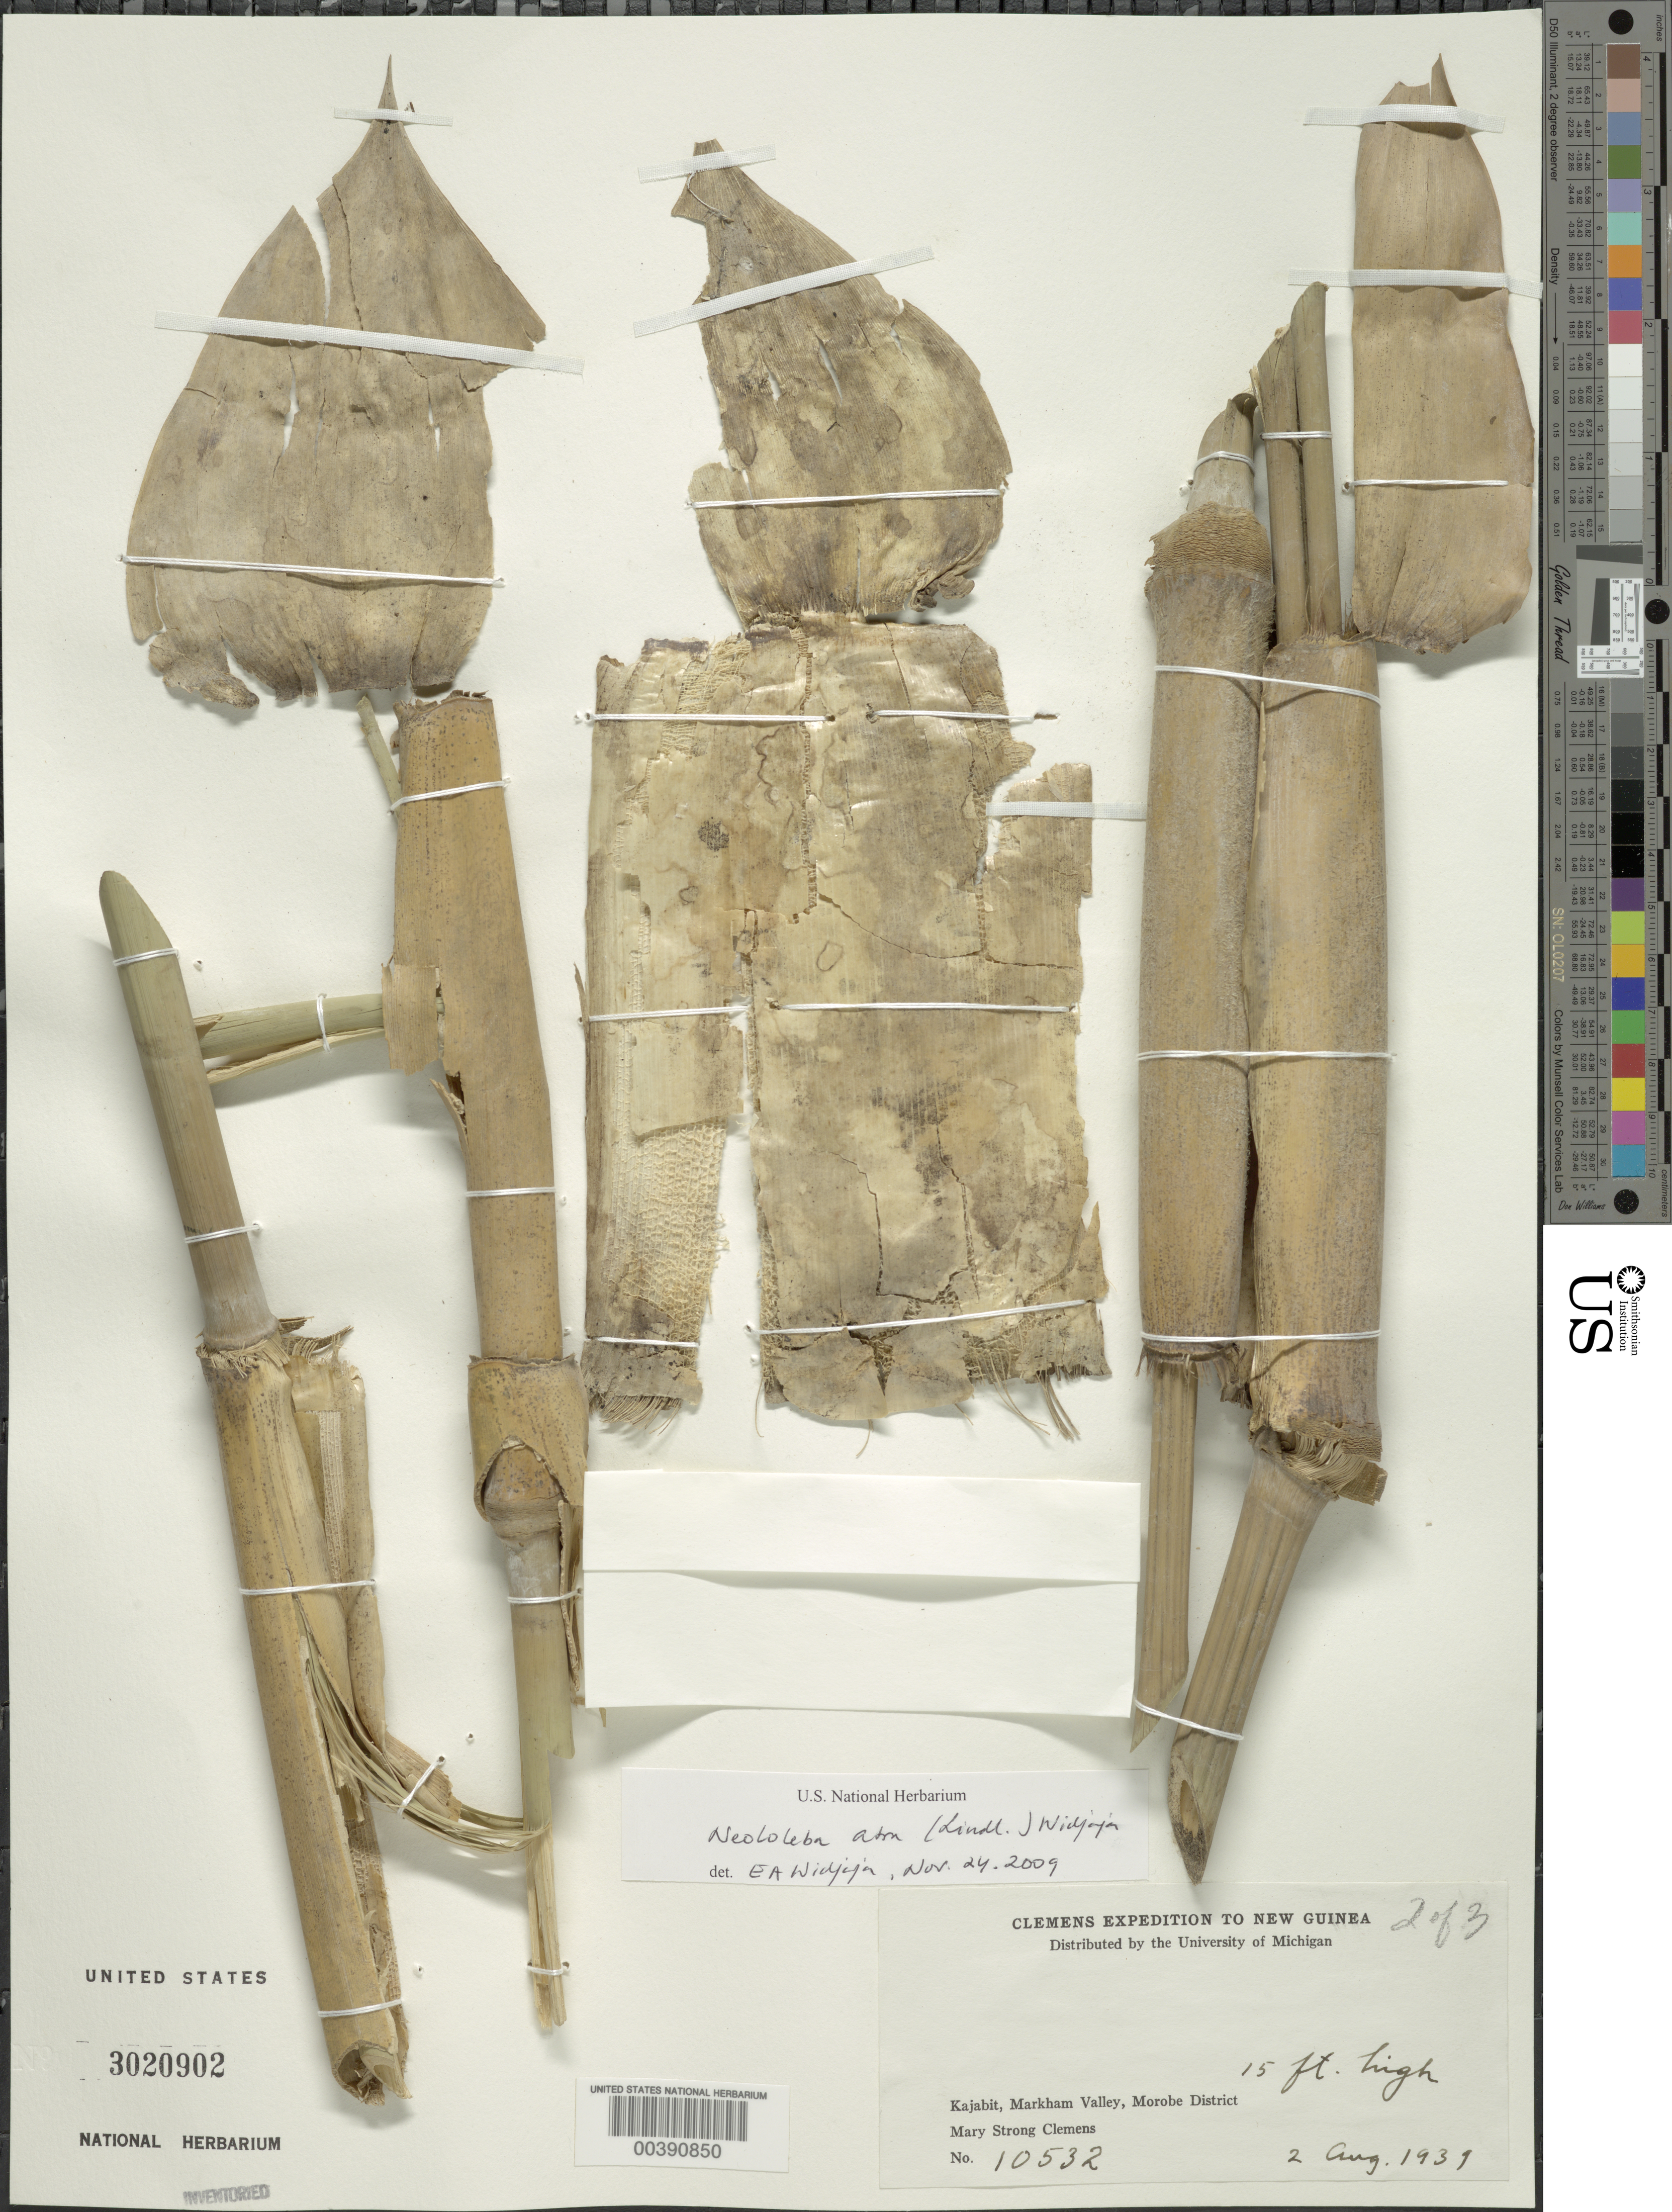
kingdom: Plantae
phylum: Tracheophyta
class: Liliopsida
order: Poales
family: Poaceae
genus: Neololeba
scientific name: Neololeba atra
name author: (Lindl.) Widjaja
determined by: Widjaja, E. A.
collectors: M. S. Clemens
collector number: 10532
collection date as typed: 02 Aug 1939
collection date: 1939-08-02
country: Papua New Guinea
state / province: Morobe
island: New Guinea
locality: Kajabit, Markham Valley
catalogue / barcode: US 3020902